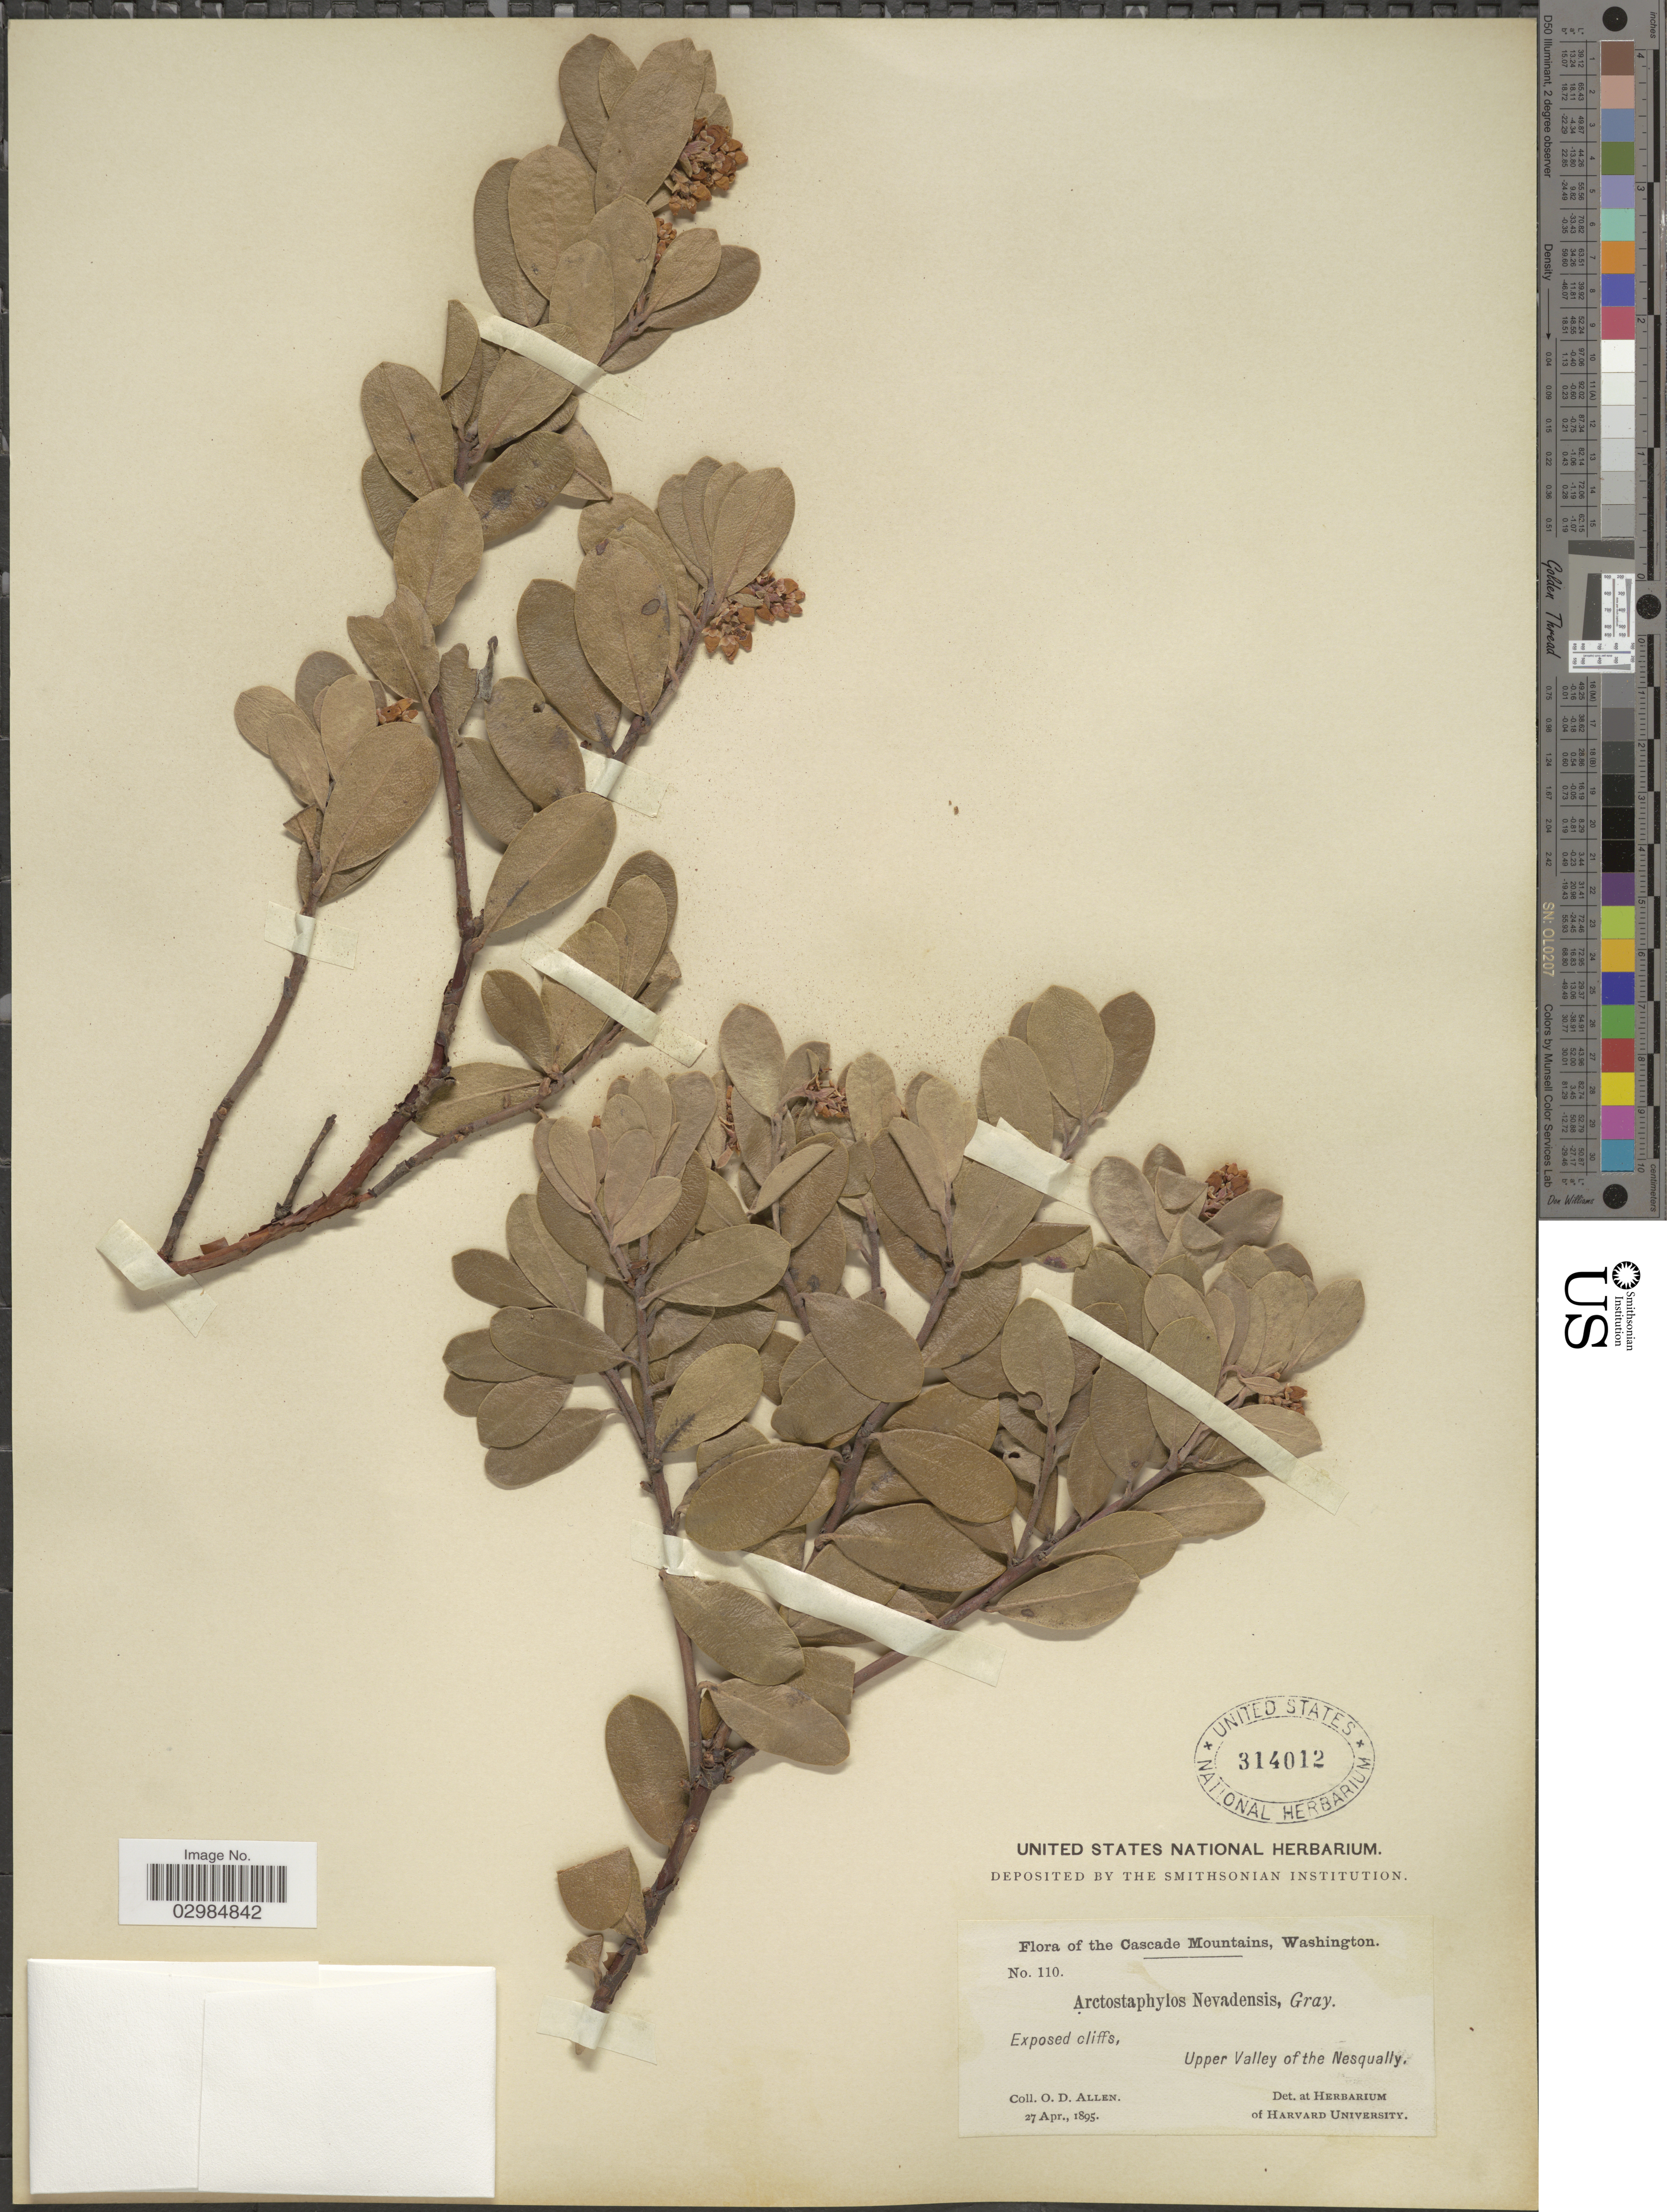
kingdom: Plantae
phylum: Tracheophyta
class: Magnoliopsida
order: Ericales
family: Ericaceae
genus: Arctostaphylos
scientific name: Arctostaphylos tomentosa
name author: (Pursh) Lindl.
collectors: O. D. Allen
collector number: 110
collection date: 1895-04-27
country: United States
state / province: Washington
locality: Cascade Mountains. Exposed cliffs, Upper Valley of the Nesqually.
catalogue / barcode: US 314012